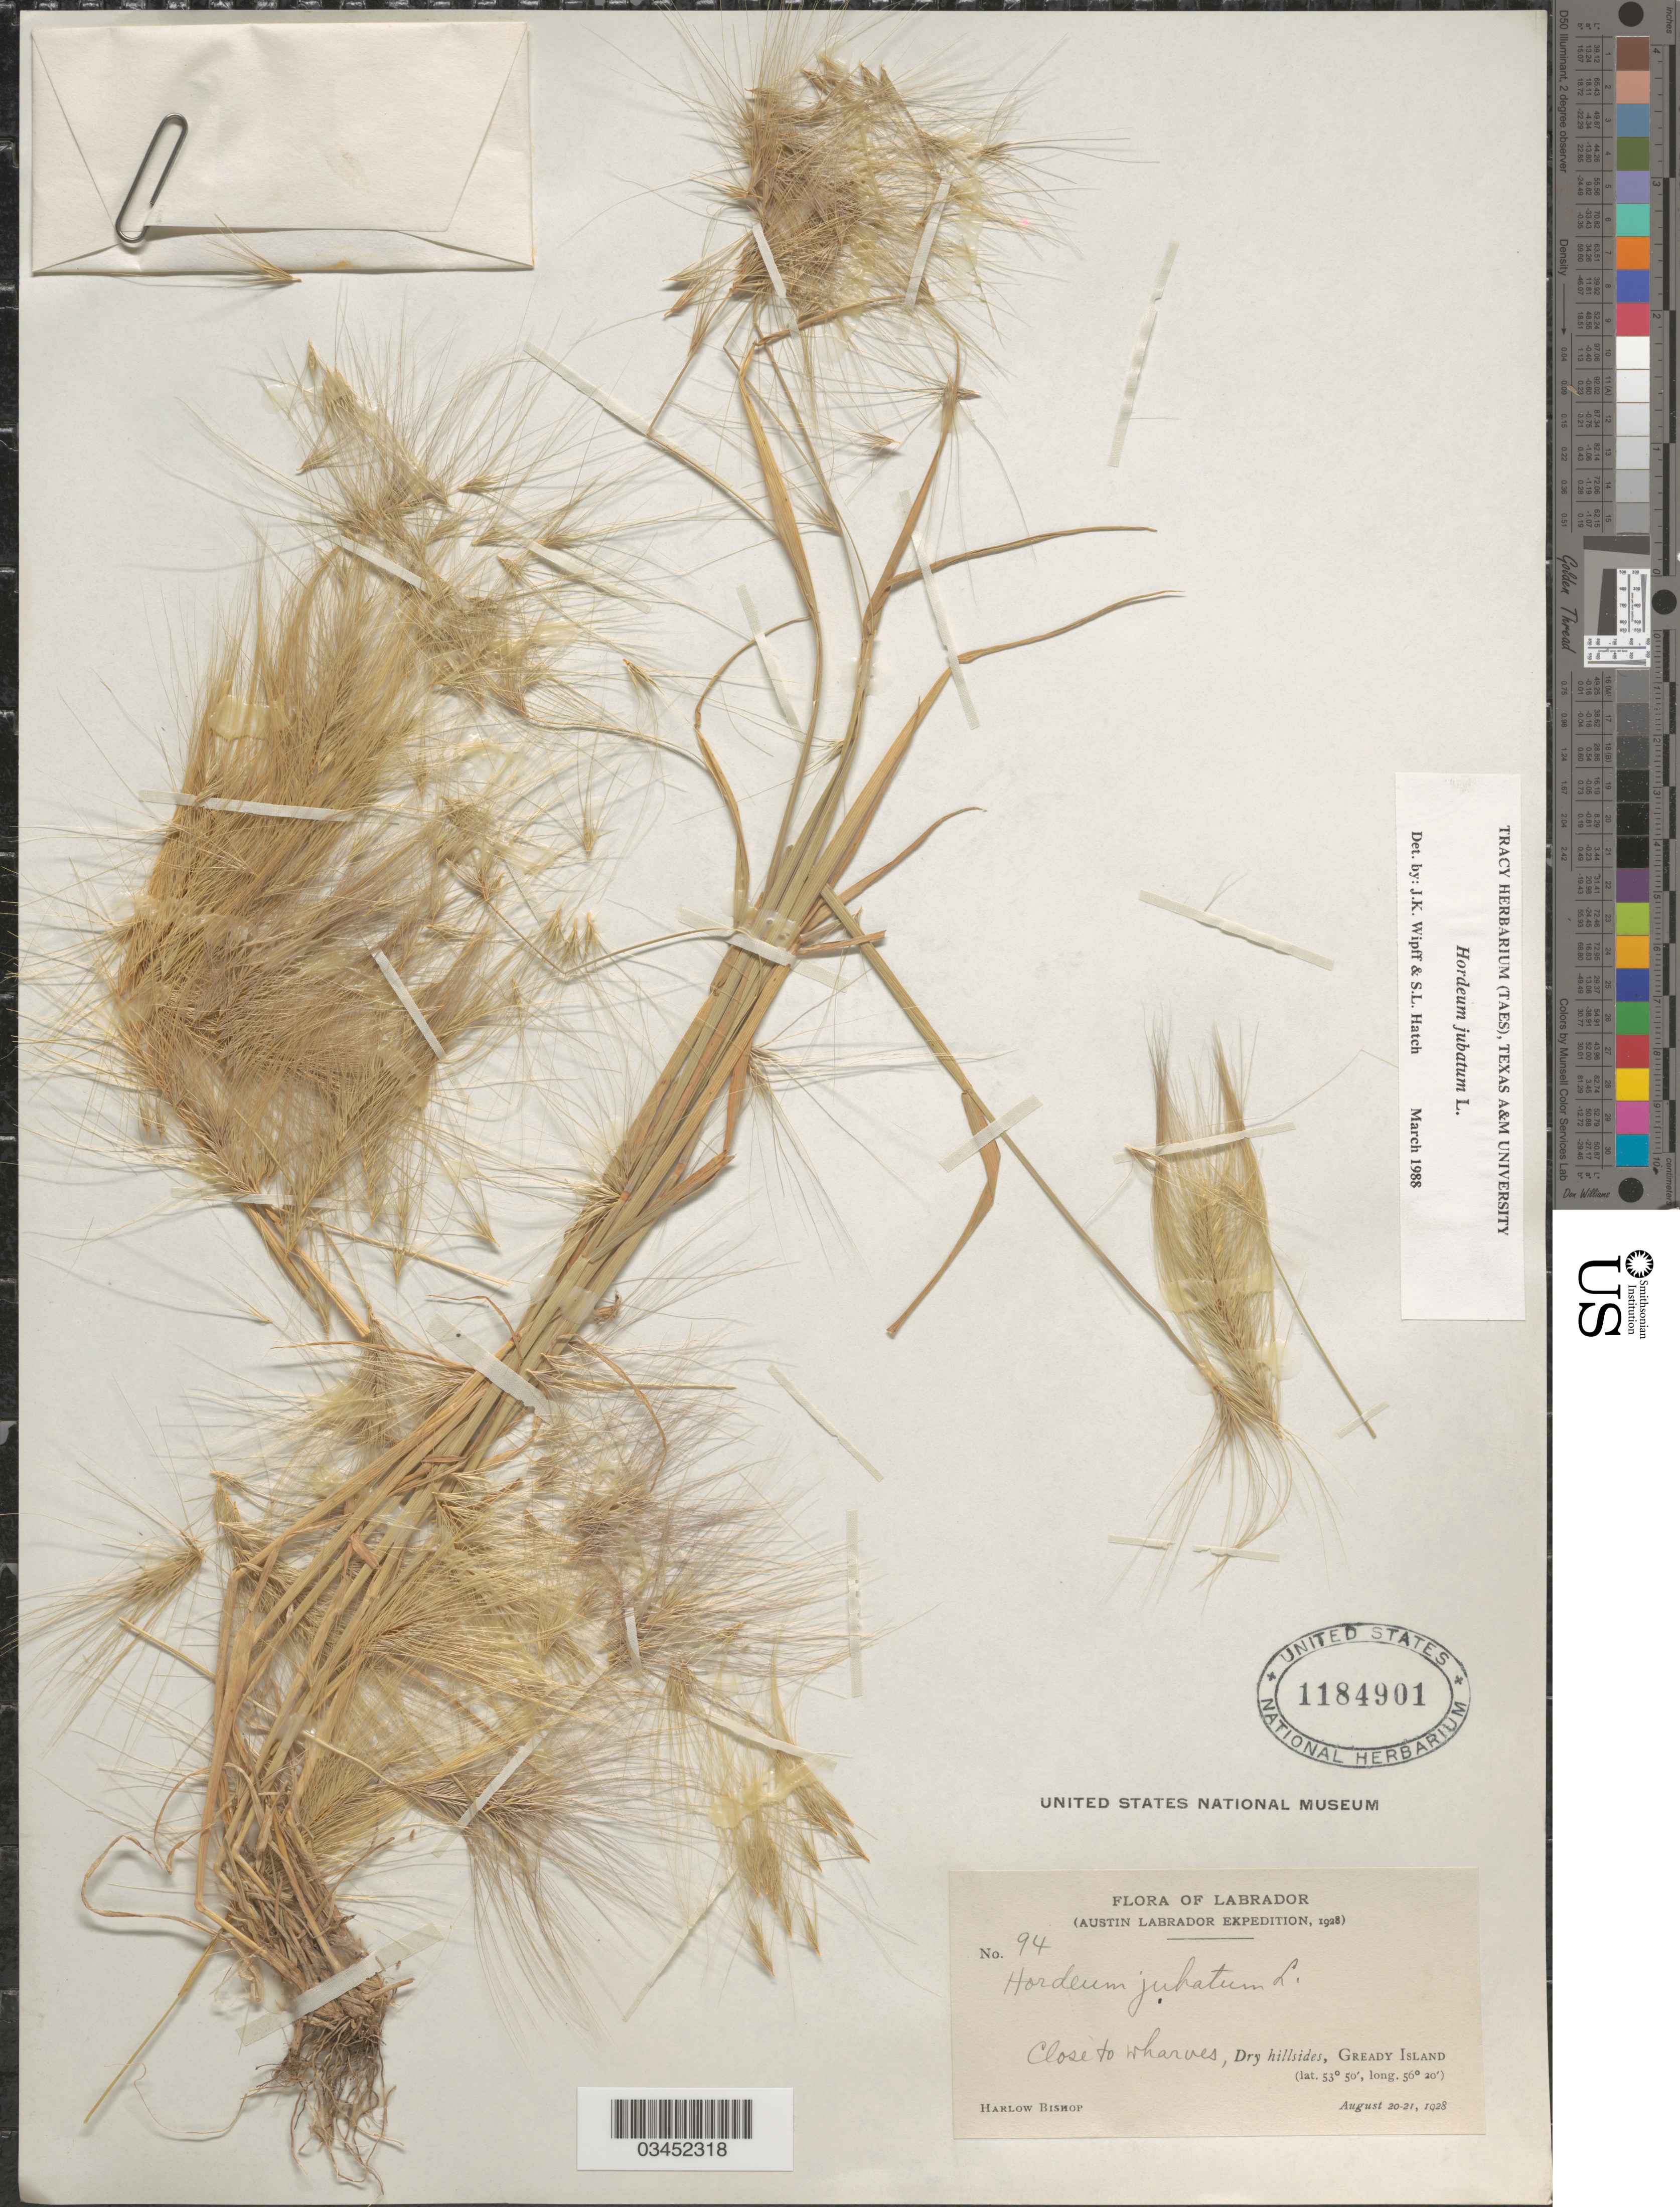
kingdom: Plantae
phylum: Tracheophyta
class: Liliopsida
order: Poales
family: Poaceae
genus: Hordeum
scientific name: Hordeum jubatum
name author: L.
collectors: H. Bishop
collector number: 94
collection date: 1928-08-20/1928-08-21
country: Canada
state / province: Newfoundland and Labrador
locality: Labrador (Austin Labrador Expedition, 1928). Close to wharves, Dry hillsides, Gready Island.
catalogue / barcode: US 1184901